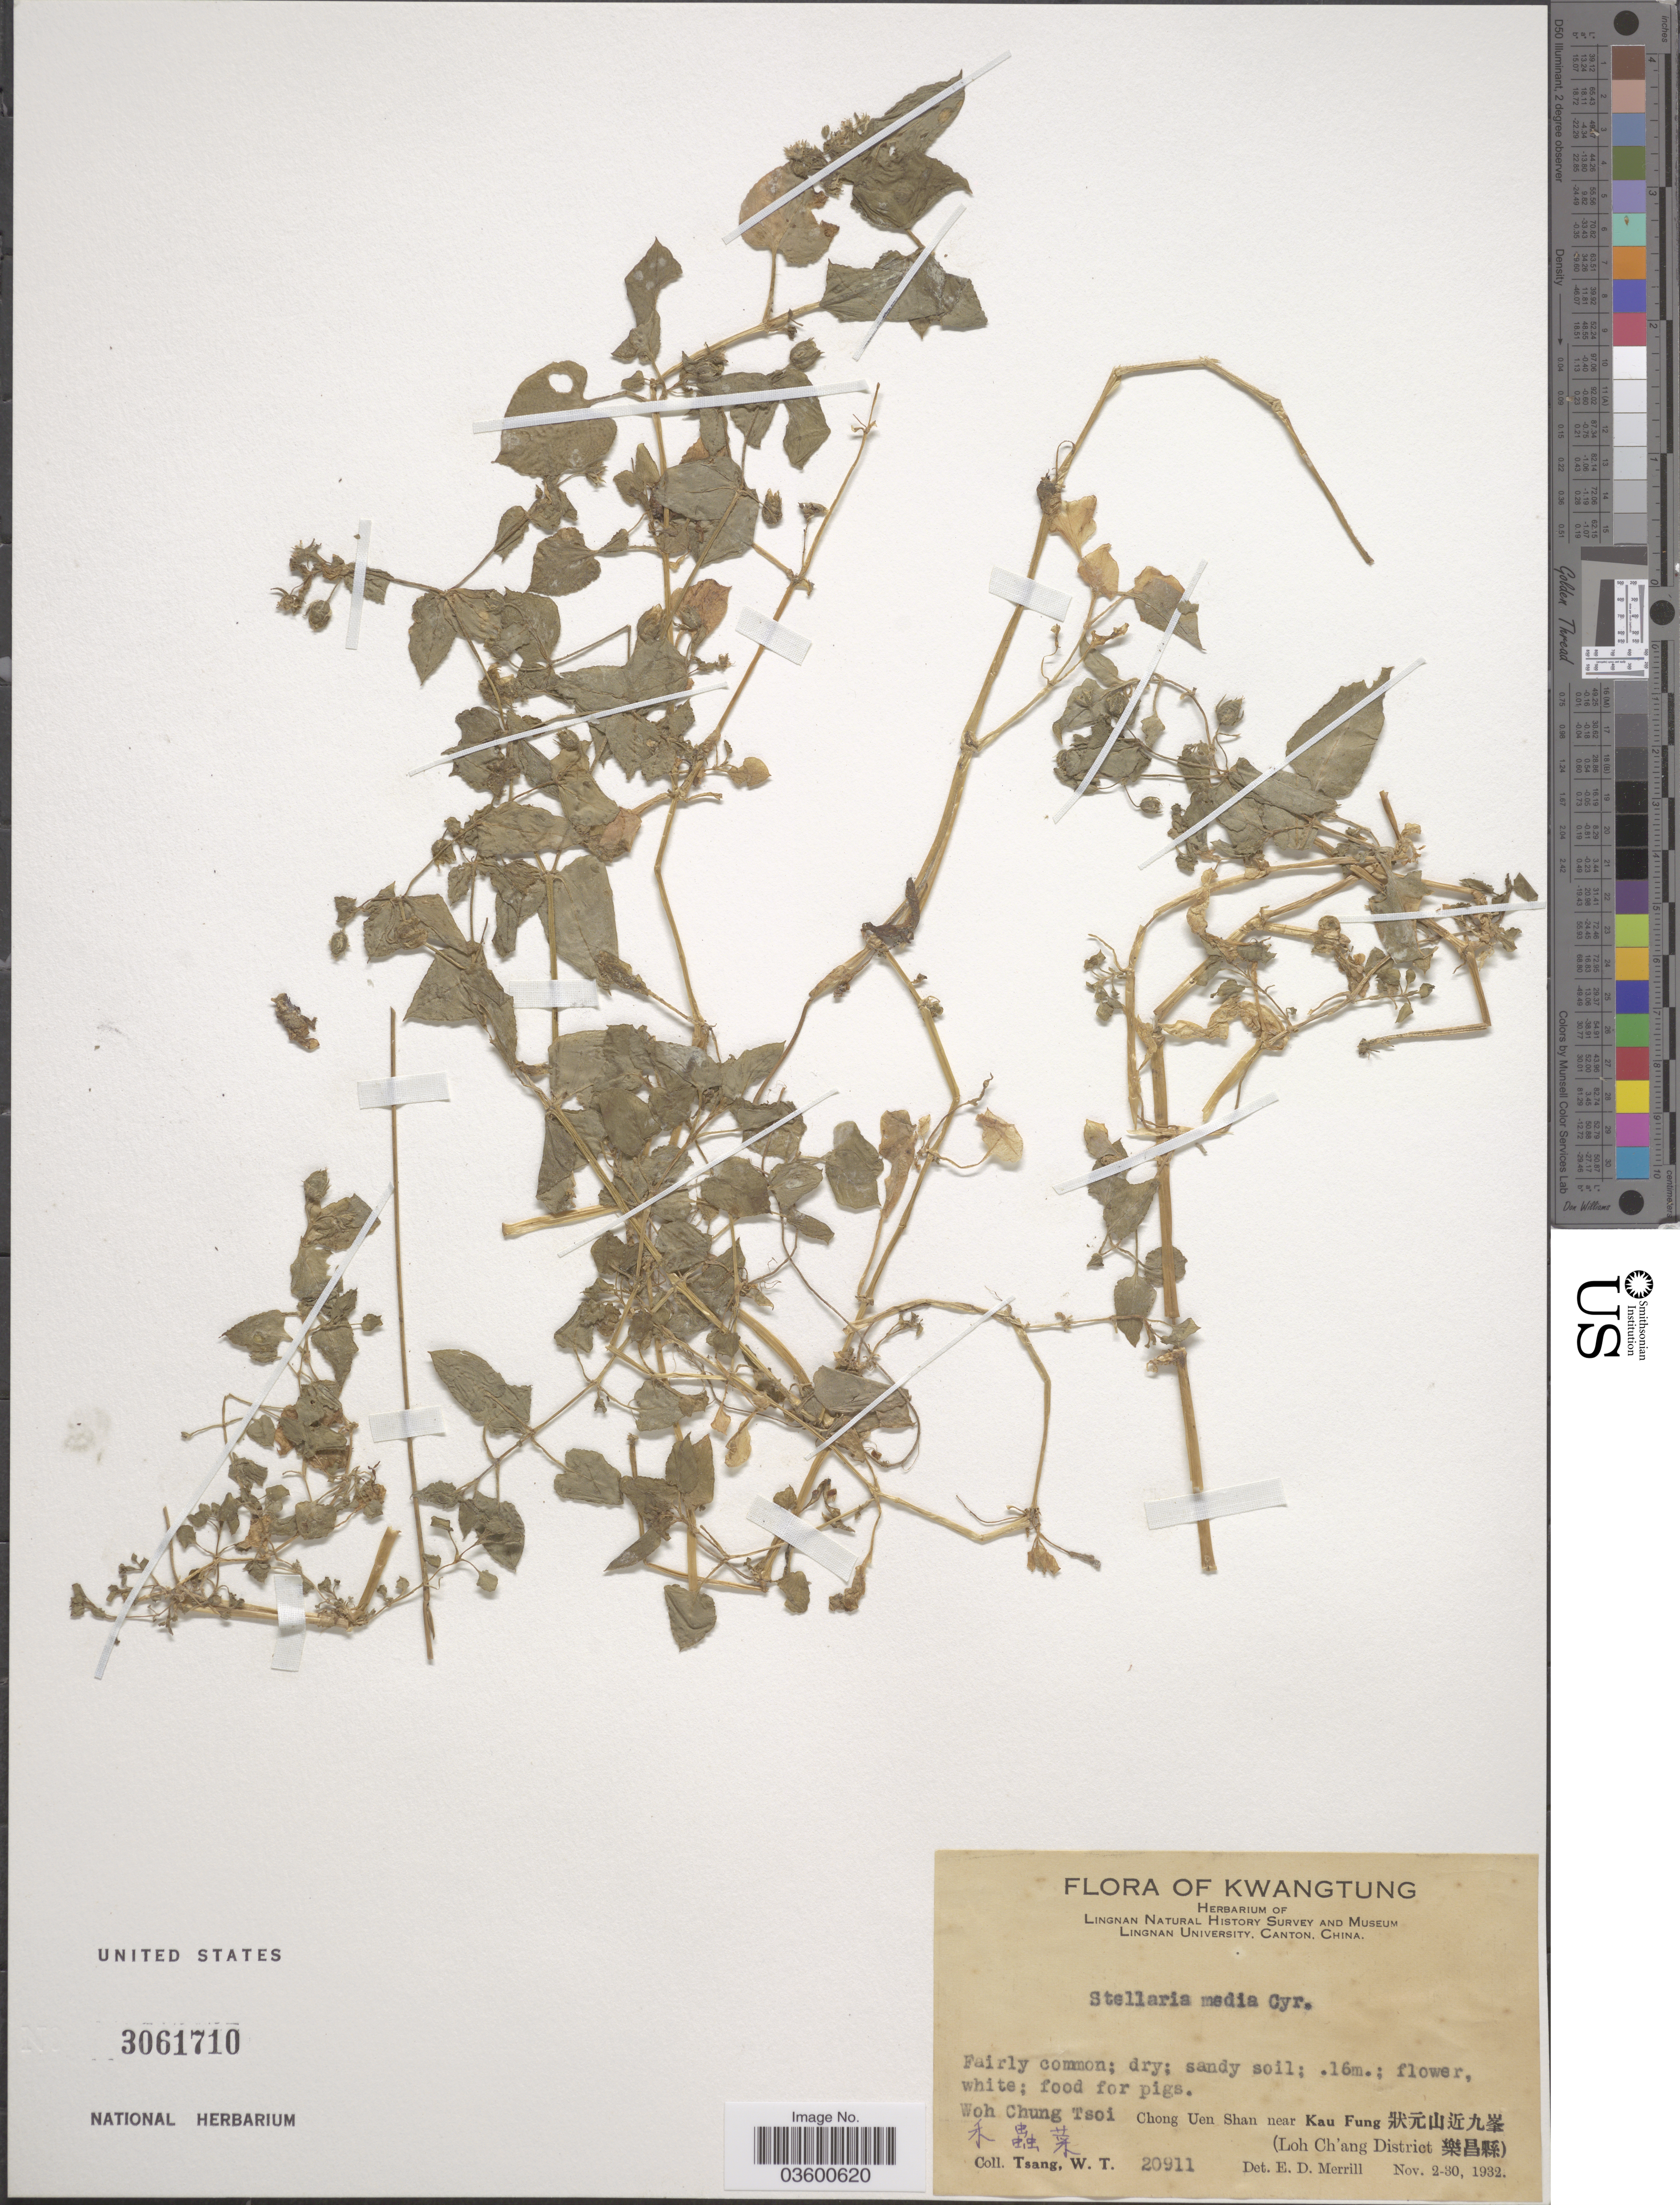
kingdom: Plantae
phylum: Tracheophyta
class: Magnoliopsida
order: Caryophyllales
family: Caryophyllaceae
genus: Stellaria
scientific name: Stellaria media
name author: (L.) Vill.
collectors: W. T. Tsang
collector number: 20911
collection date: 1932-11-02/1932-11-30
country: China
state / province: Guangdong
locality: Kwangtung. Woh Chung Tsoi X. Chong Uen Shan near Kau Fung X. (Loh Ch'ang District X).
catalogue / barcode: US 3061710